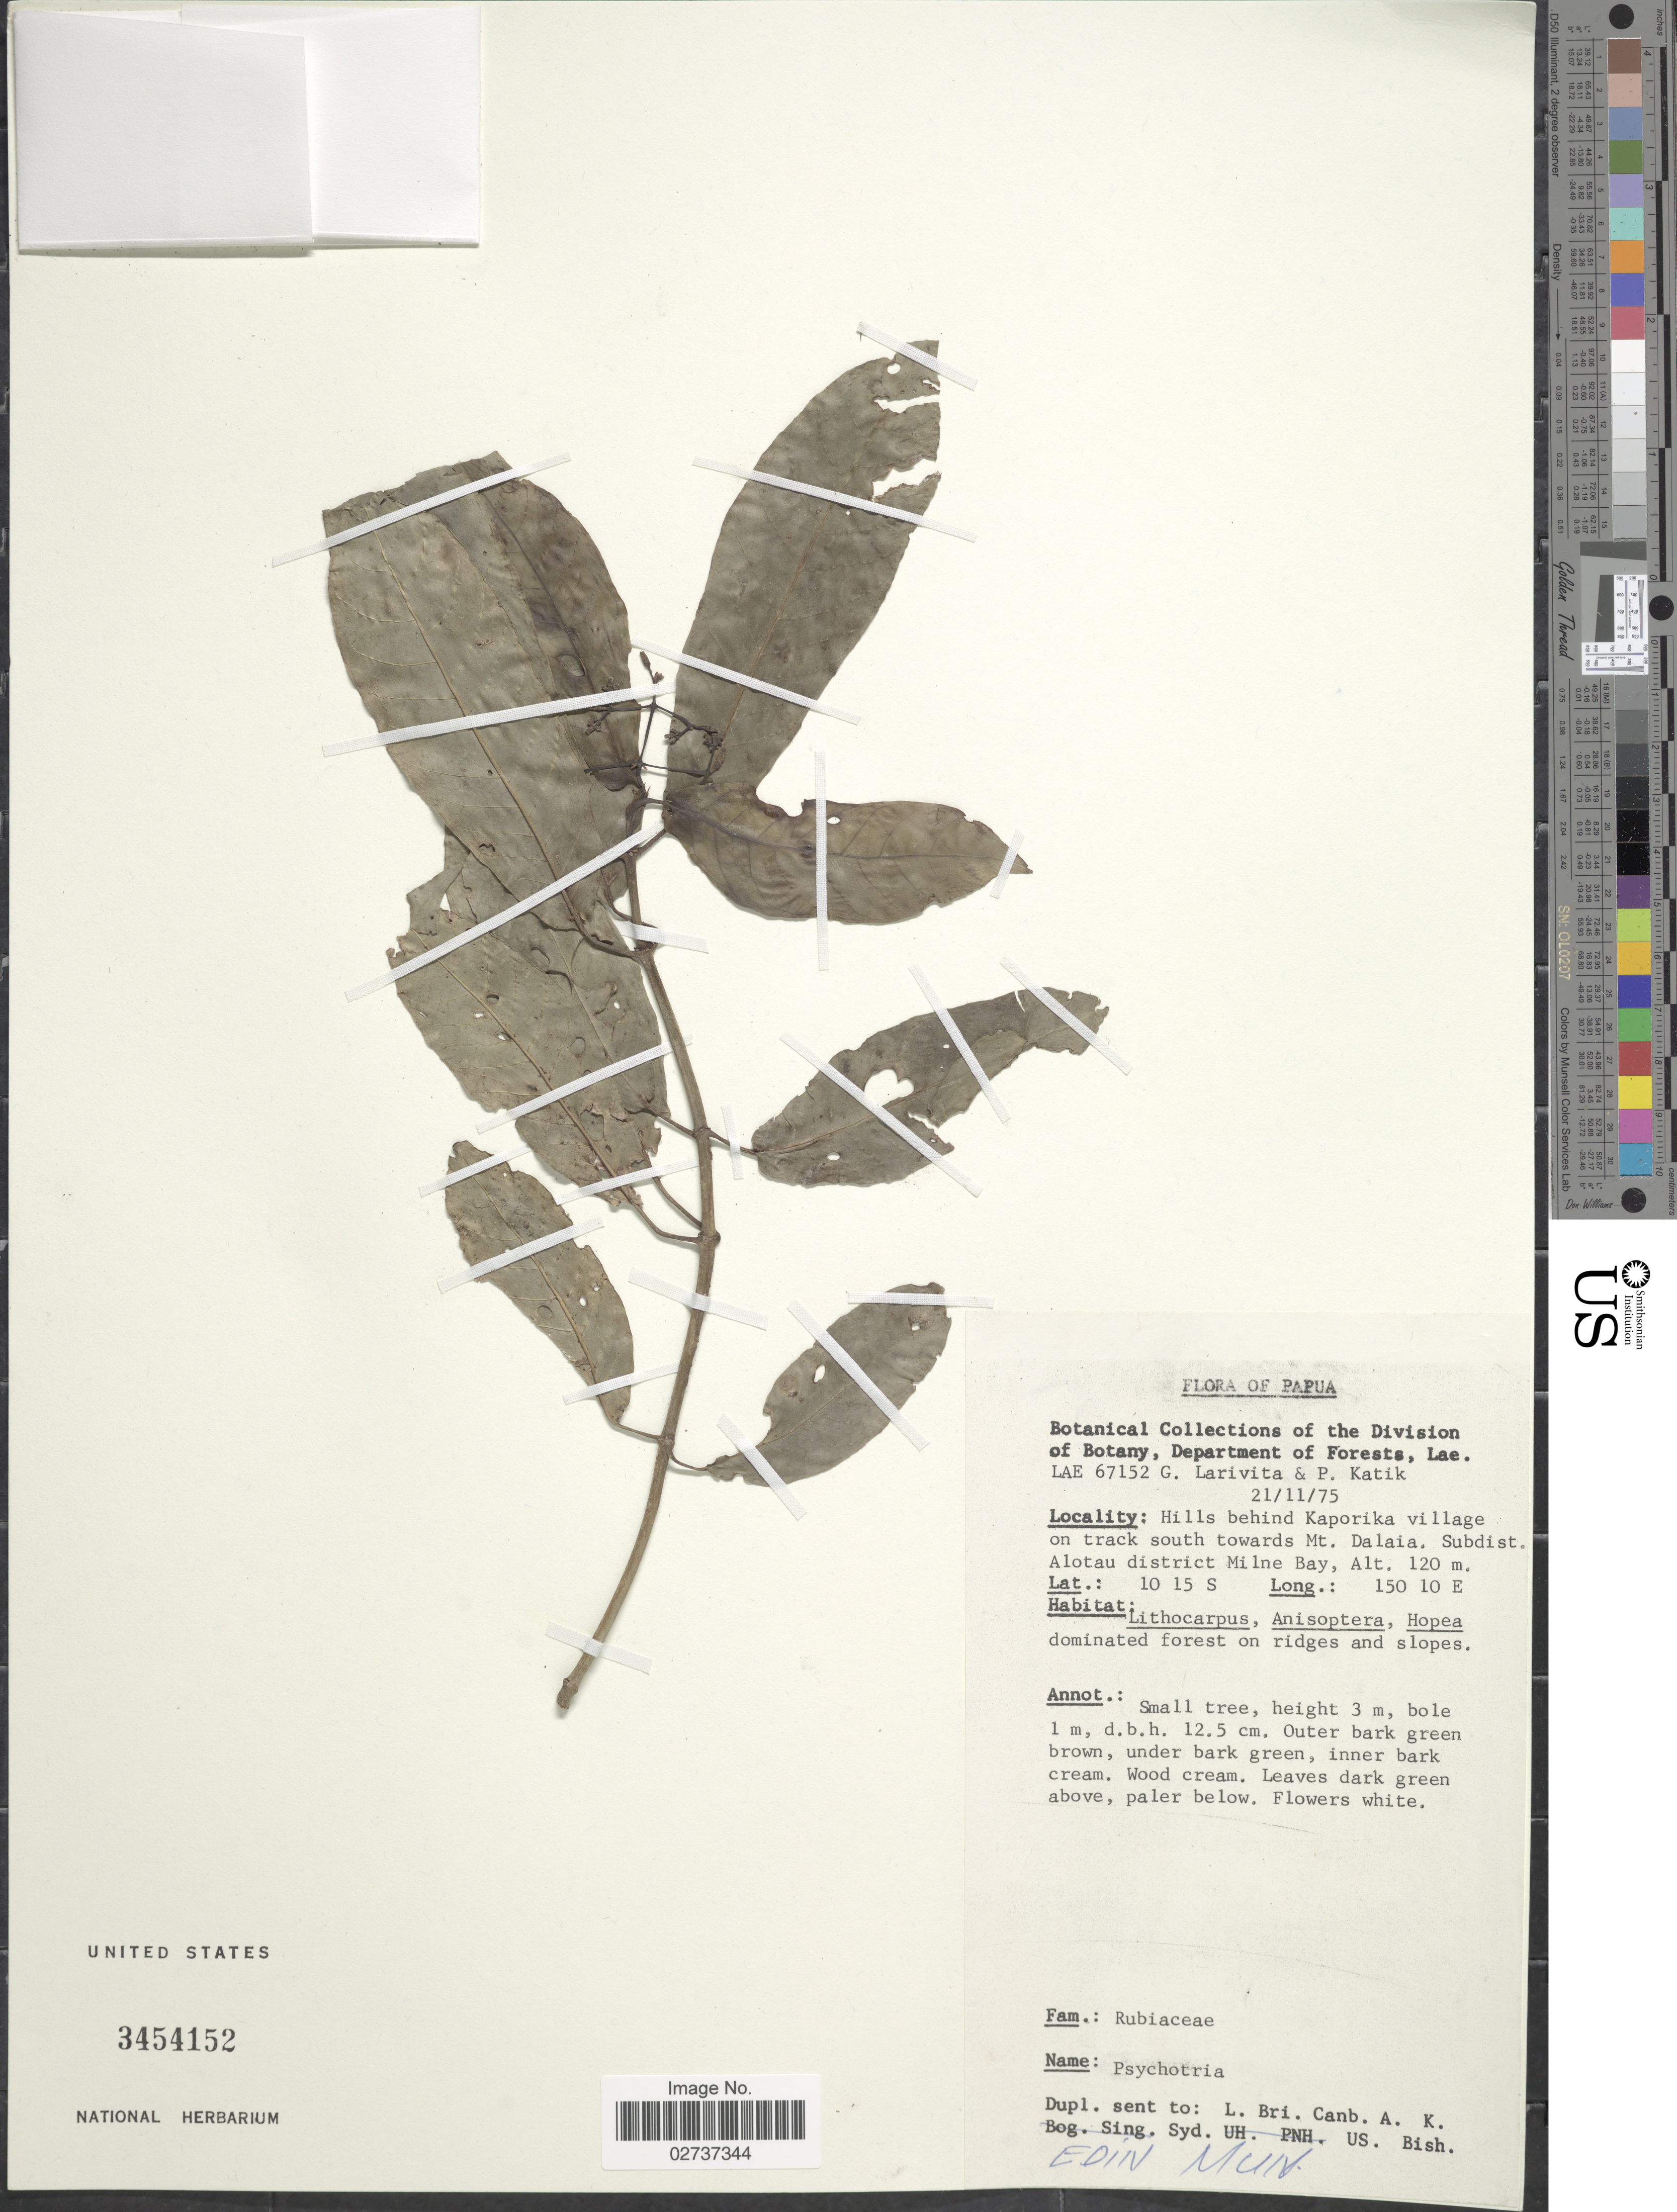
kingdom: Plantae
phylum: Tracheophyta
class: Magnoliopsida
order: Gentianales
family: Rubiaceae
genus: Psychotria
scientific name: Psychotria sp.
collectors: G. Larivita & P. Katik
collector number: LAE 67152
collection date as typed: Transcribed d/m/y: 21/11/75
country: Papua New Guinea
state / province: Milne Bay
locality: Papua. Hills behind Kaporika village on track south towards Mt. Dalaia, Subdist. Alotau district Milne Bay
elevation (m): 120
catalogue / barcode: US 3454152